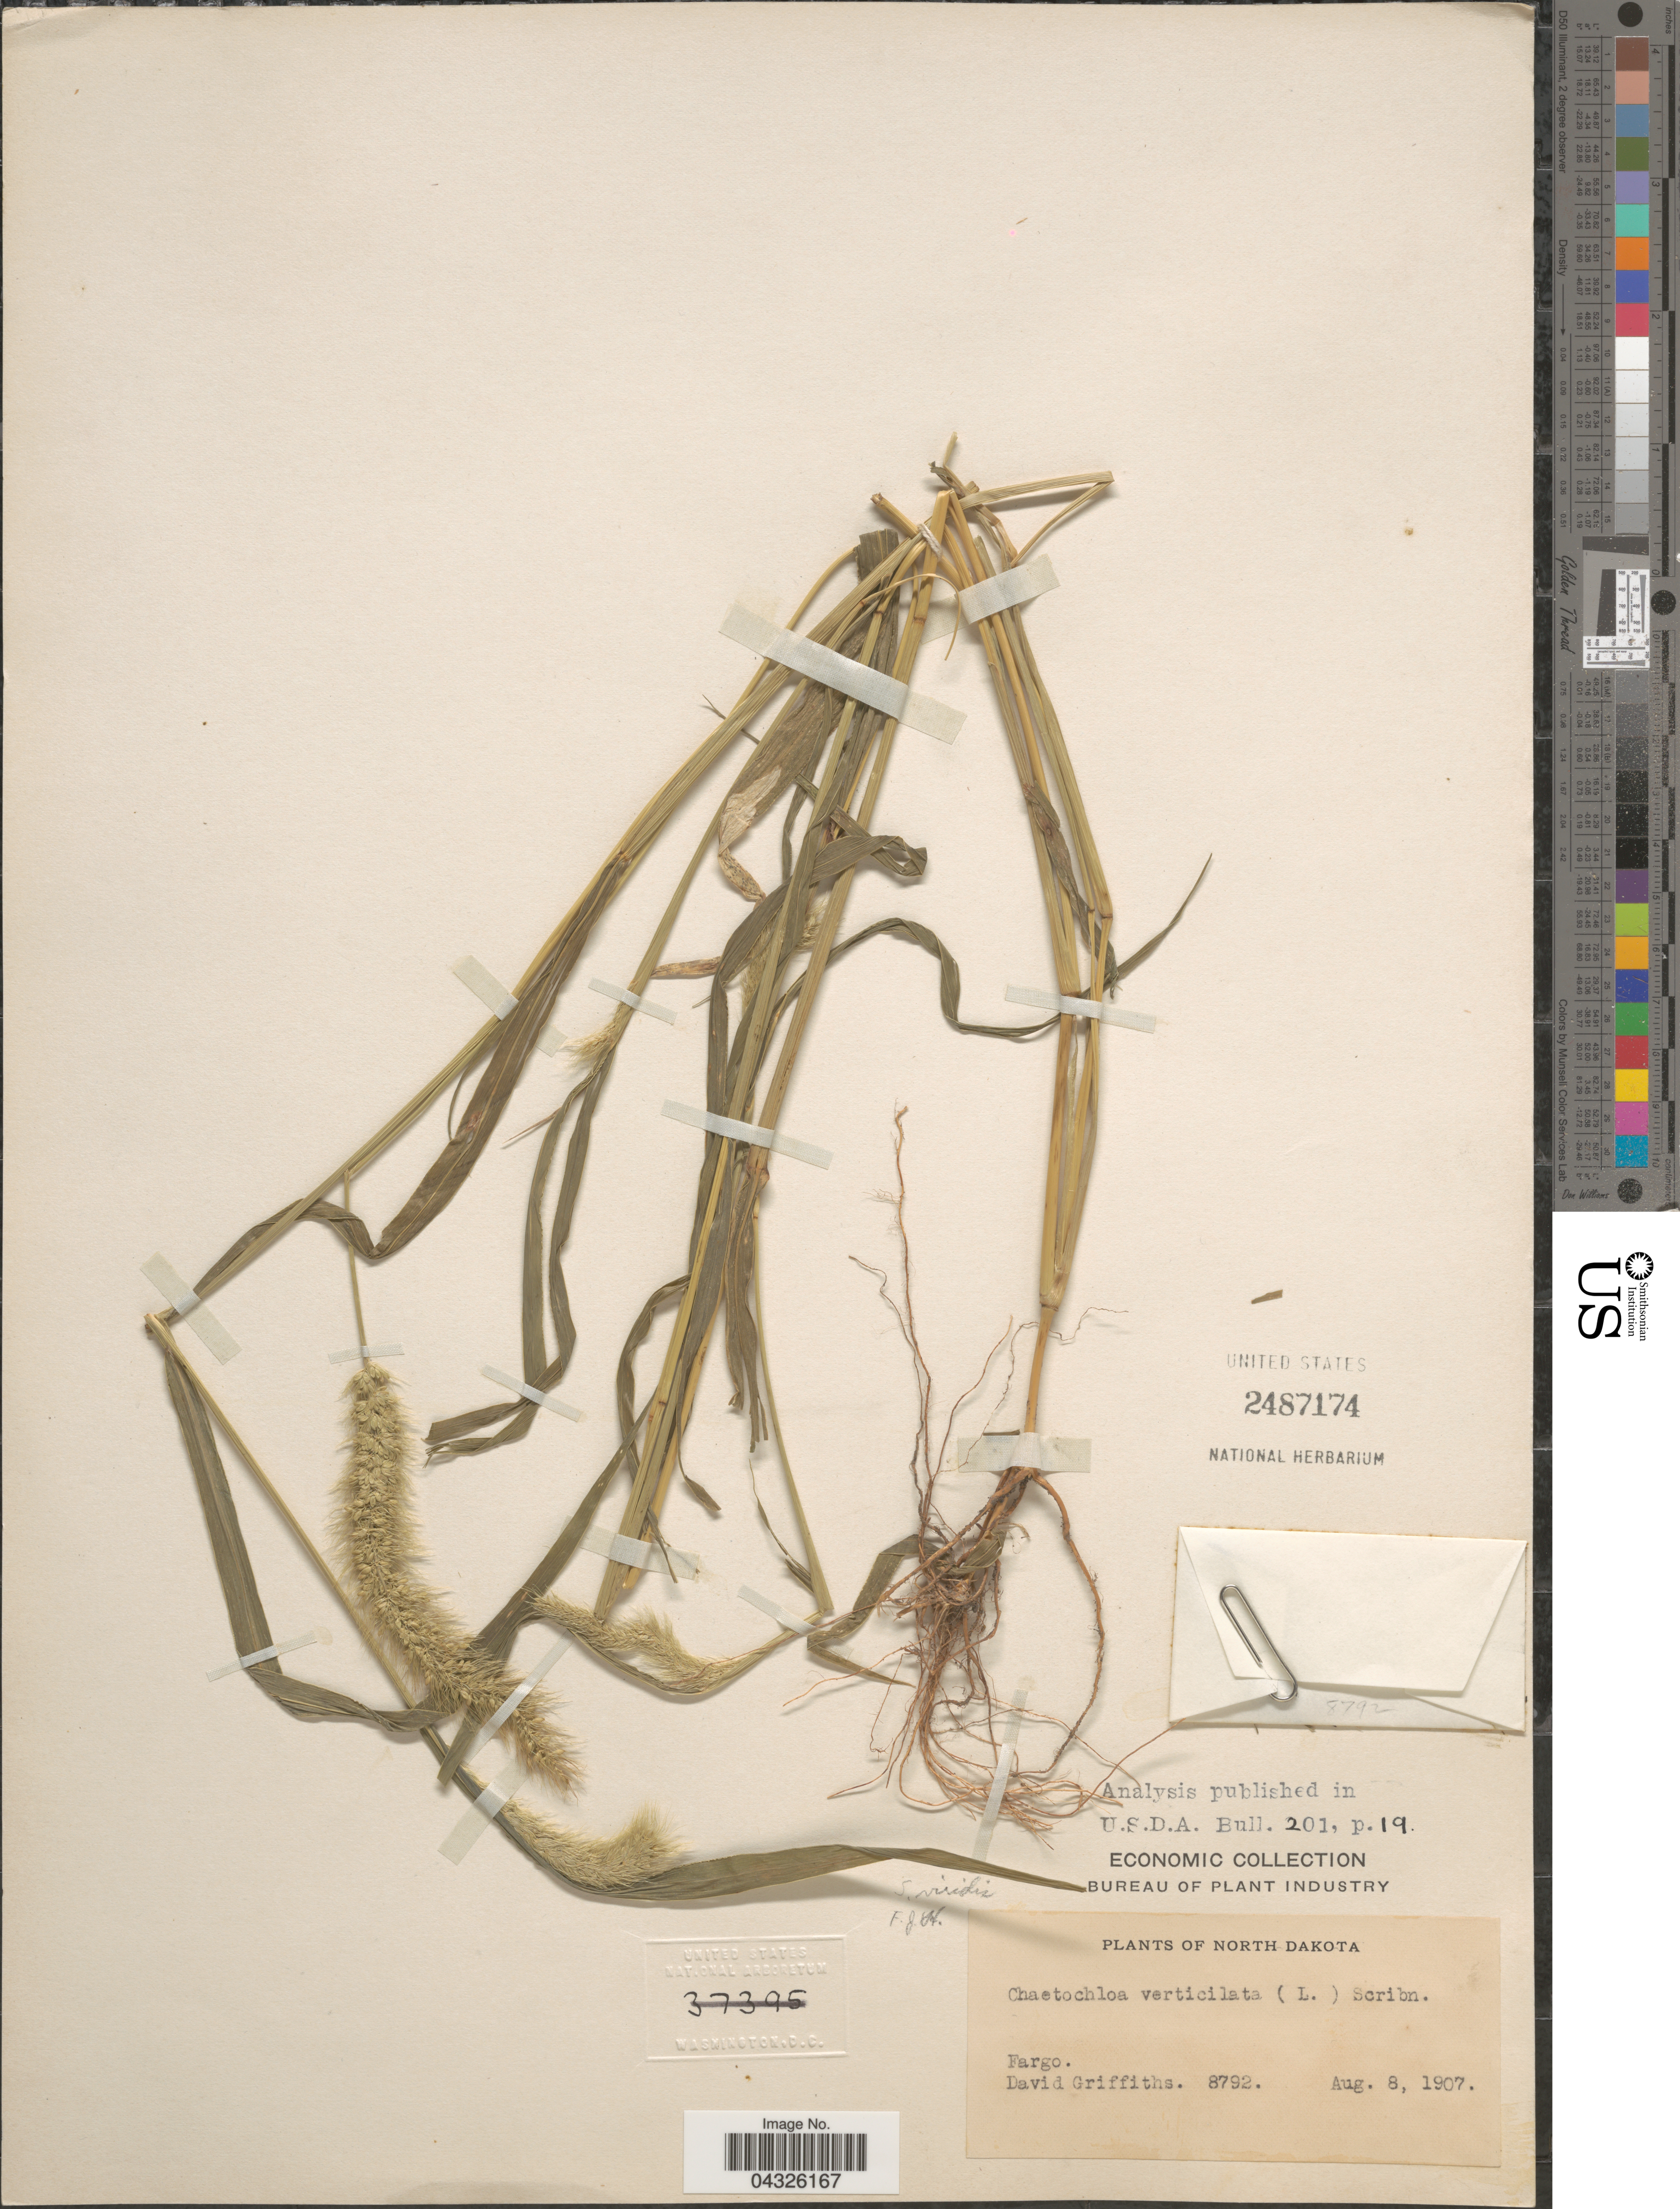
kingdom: Plantae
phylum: Tracheophyta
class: Liliopsida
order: Poales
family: Poaceae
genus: Setaria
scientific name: Setaria verticillata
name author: (L.) P. Beauv.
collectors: D. Griffiths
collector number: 8792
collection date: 1907-08-08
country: United States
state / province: North Dakota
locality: Fargo.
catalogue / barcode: US 2487174